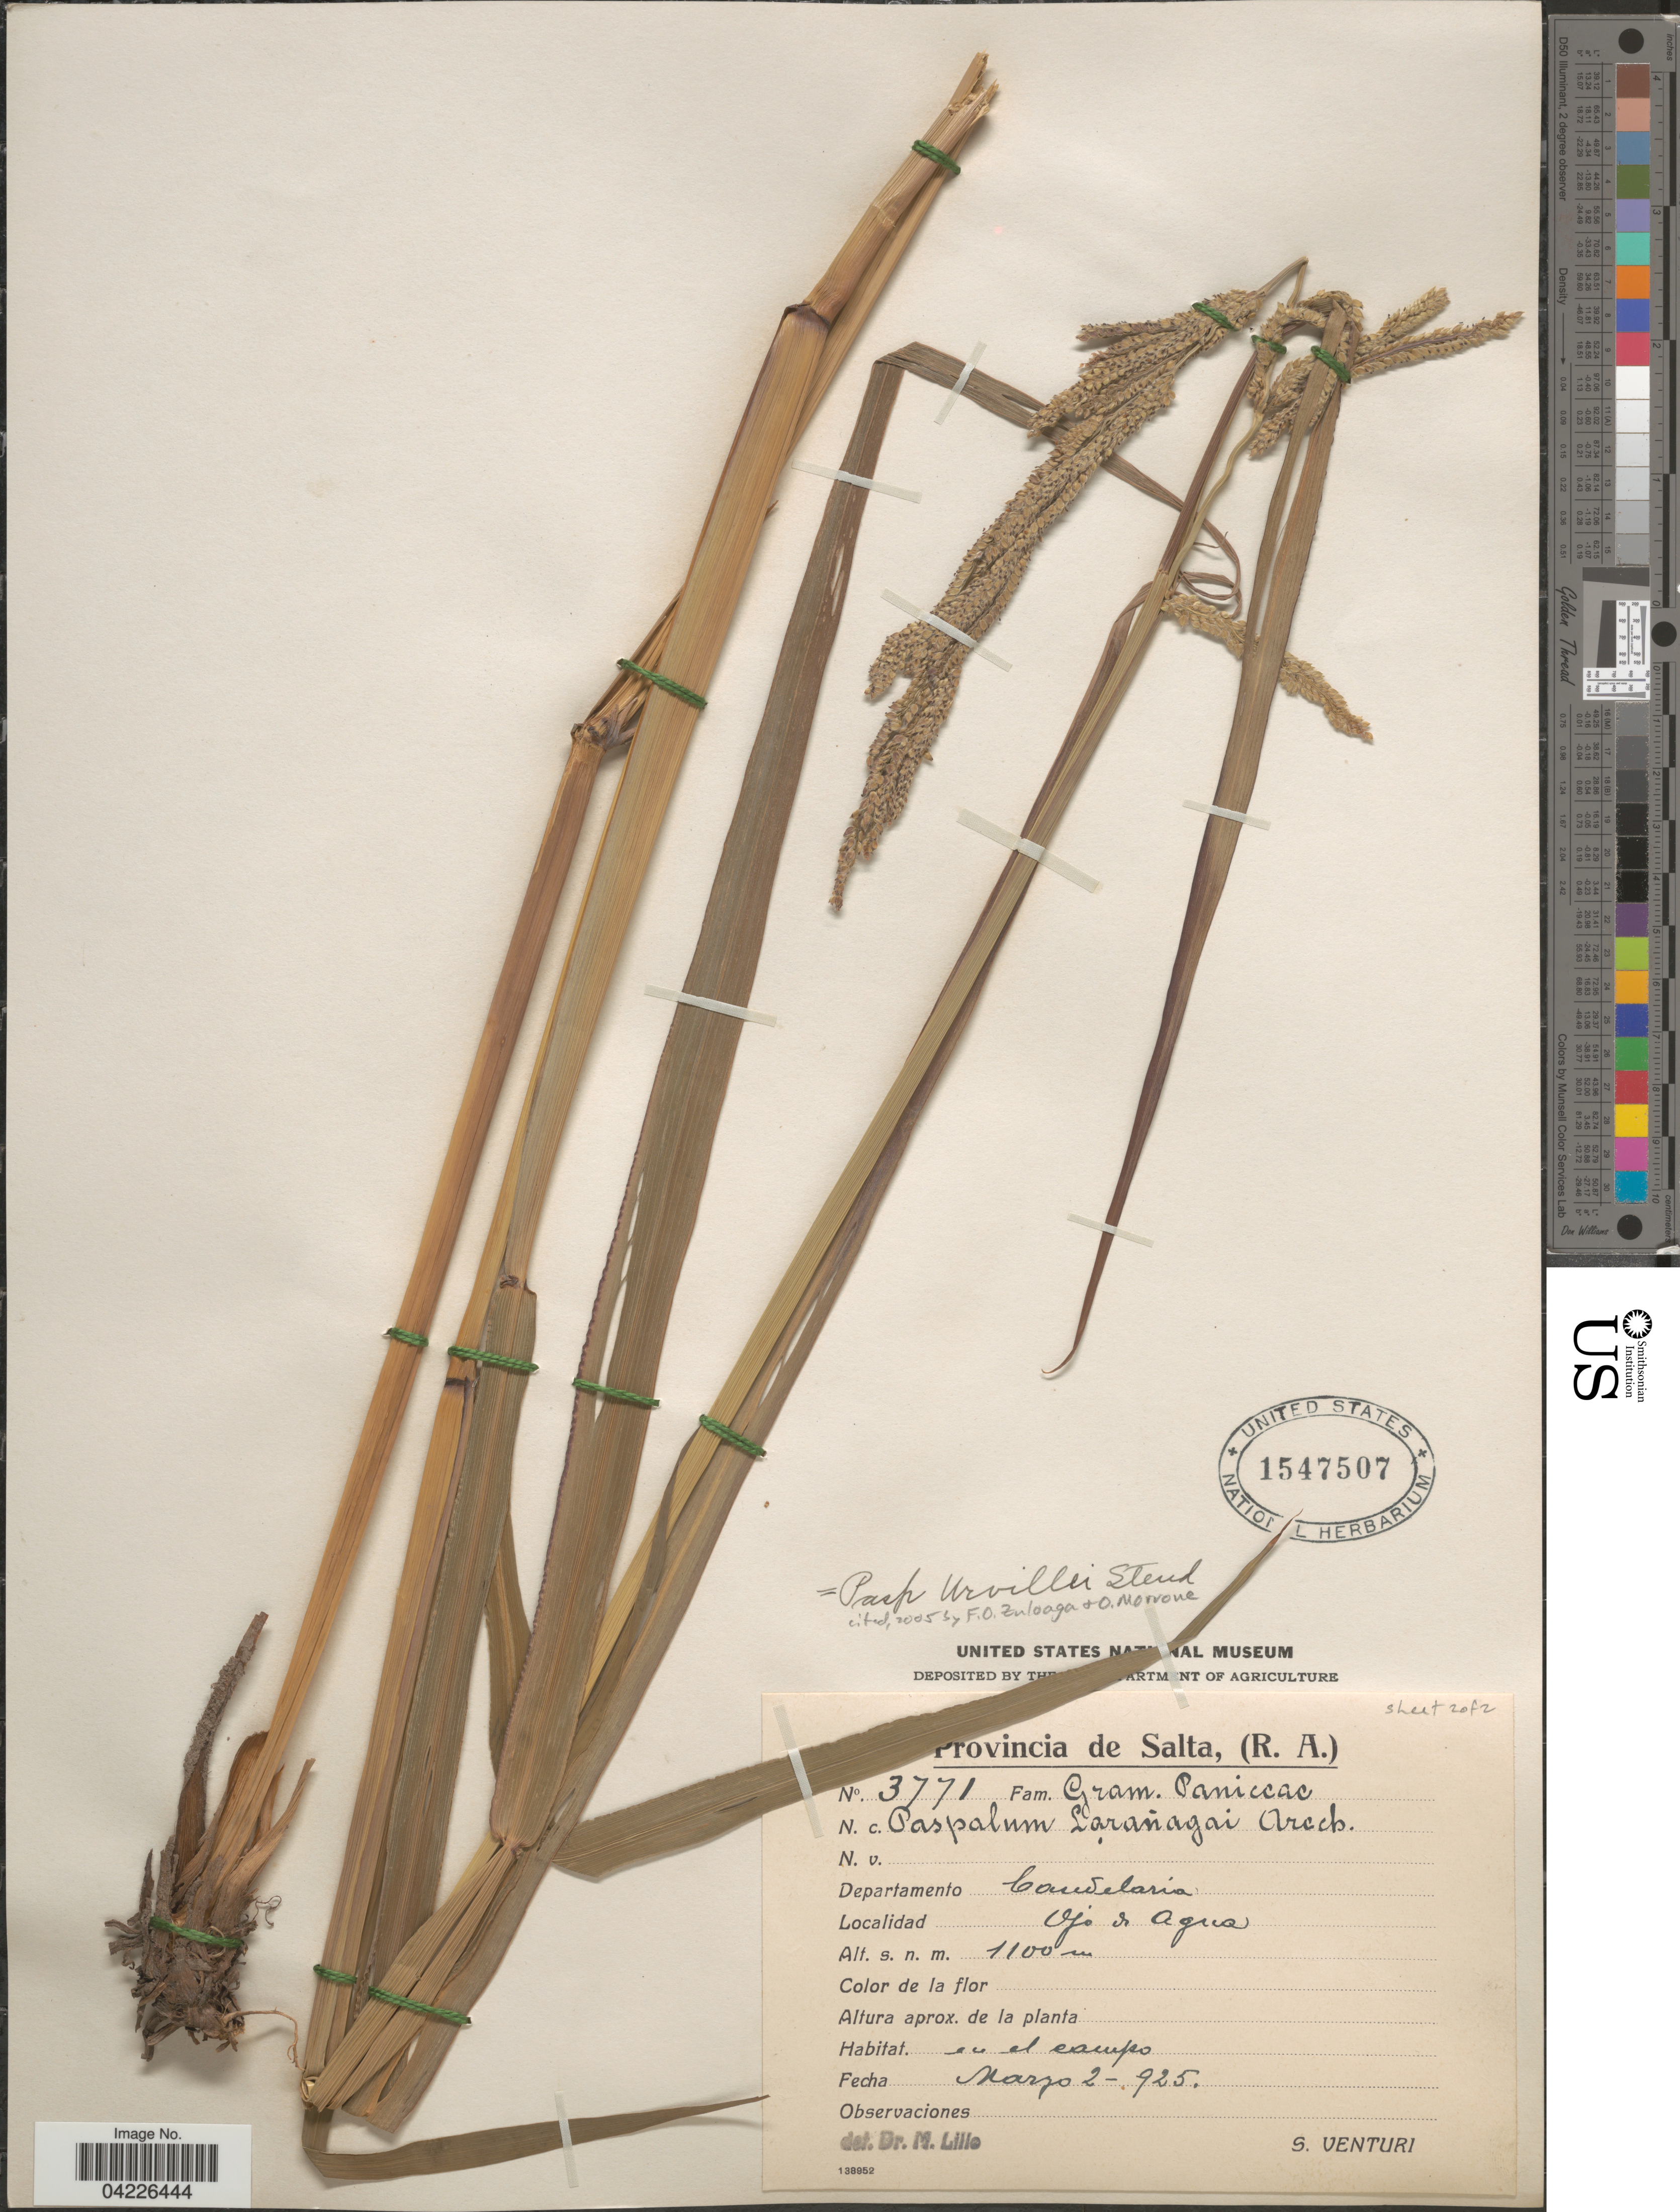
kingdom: Plantae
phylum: Tracheophyta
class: Liliopsida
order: Poales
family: Poaceae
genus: Paspalum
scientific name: Paspalum urvillei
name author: Steud.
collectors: S. Venturi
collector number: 3771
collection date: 1925-03-02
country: Argentina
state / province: Salta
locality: Departamento Candelaria. Ojo de Agua.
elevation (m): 1100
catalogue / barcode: US 1547507